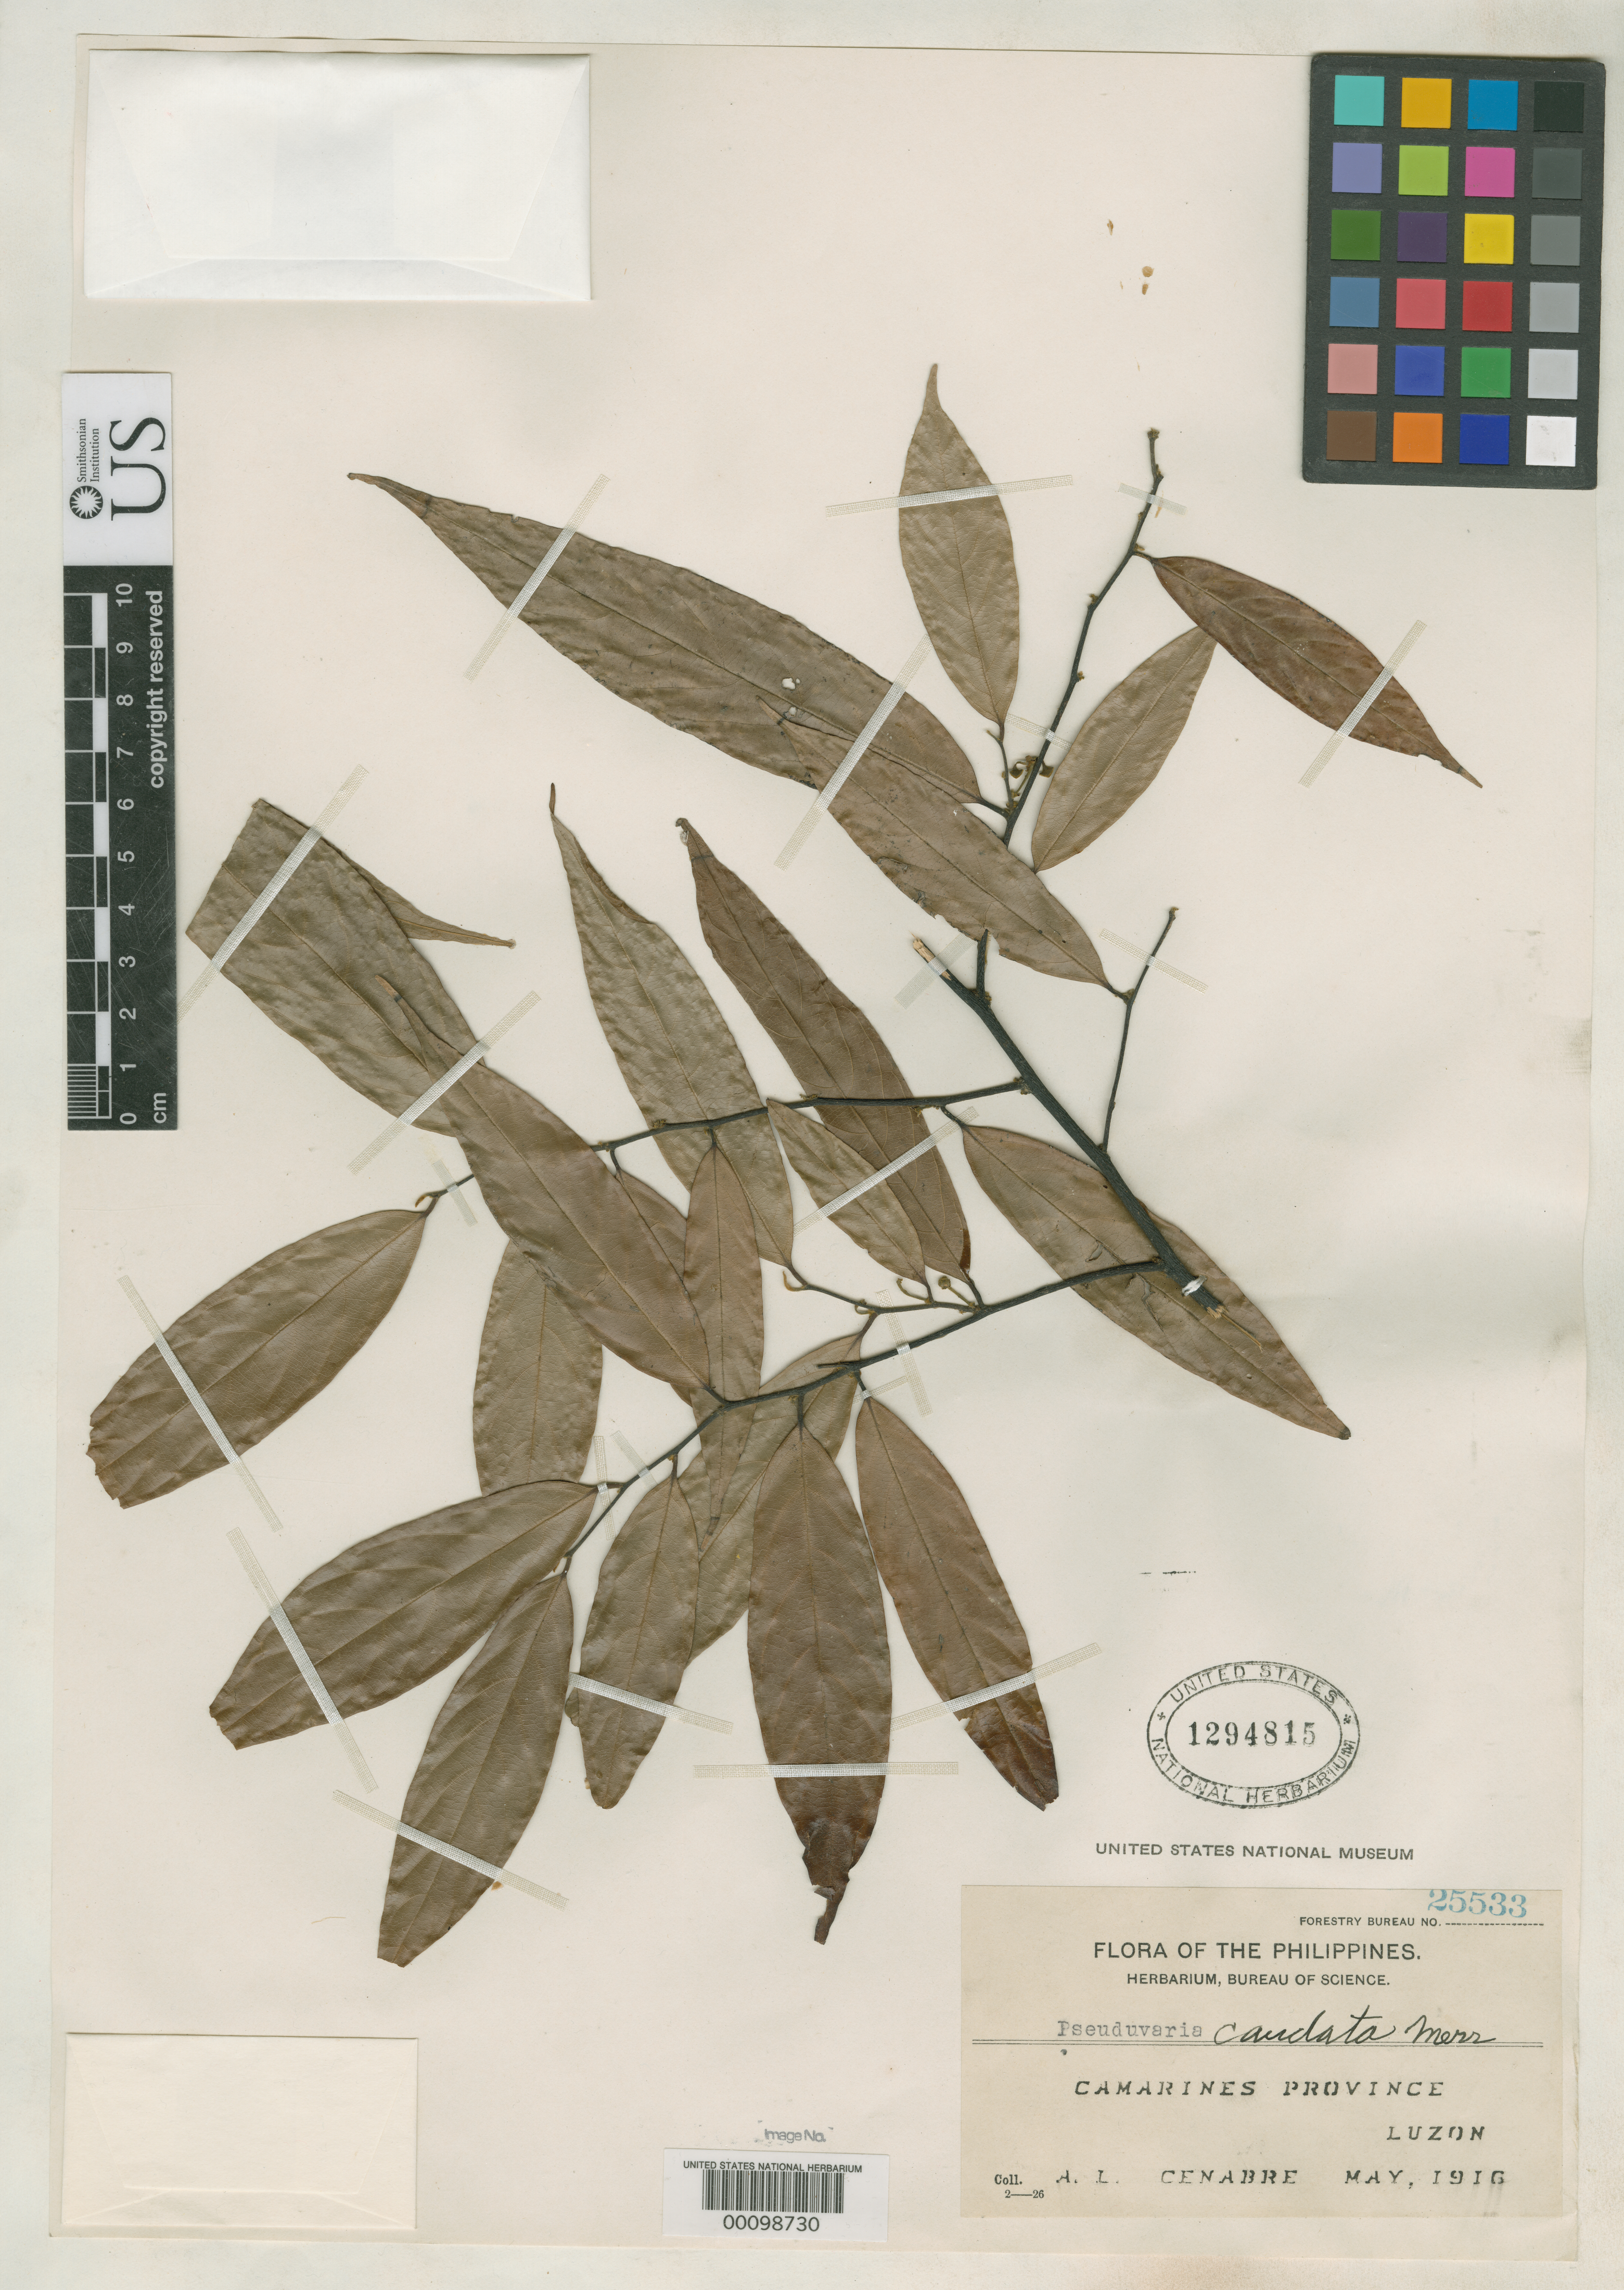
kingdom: Plantae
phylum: Tracheophyta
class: Magnoliopsida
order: Magnoliales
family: Annonaceae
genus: Pseuduvaria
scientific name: Pseuduvaria caudata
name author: Merr.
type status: Isotype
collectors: A. Cenabre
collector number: For. Bur. 25533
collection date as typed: May 1916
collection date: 1916-05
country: Philippines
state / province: Bicol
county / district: Camarines Norte / Camarines Sur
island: Luzon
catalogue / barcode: US 1294815